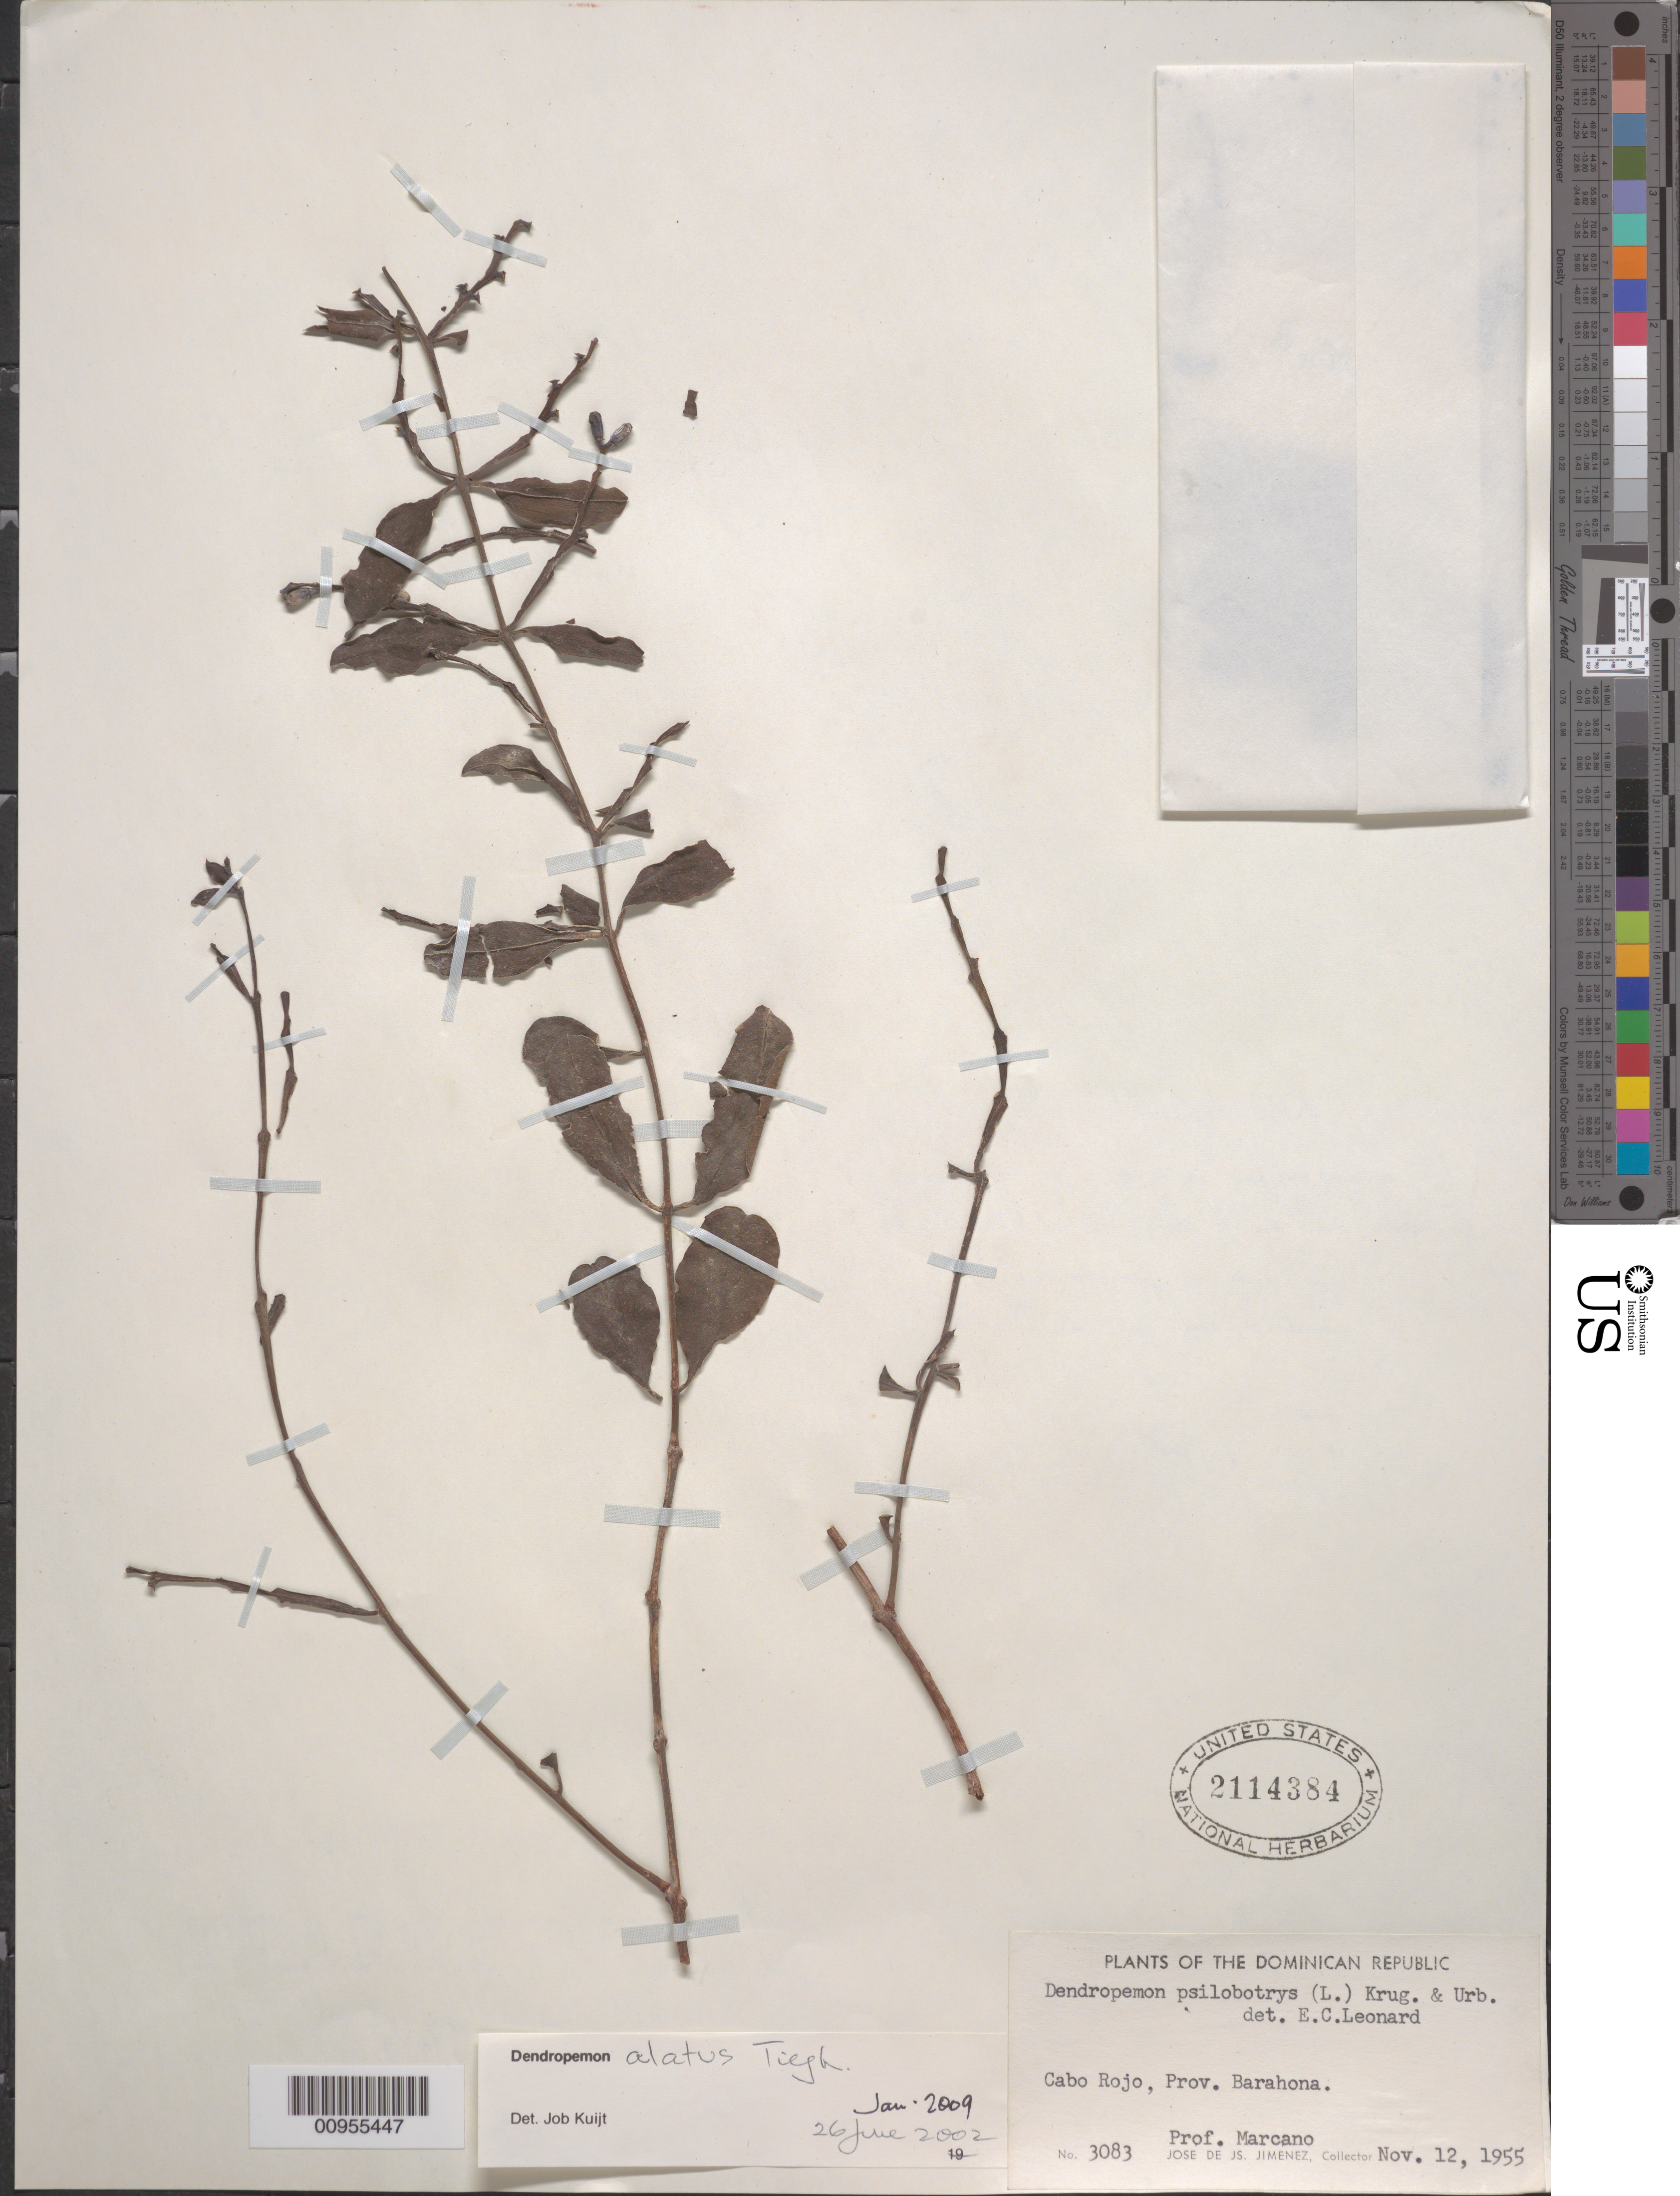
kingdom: Plantae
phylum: Tracheophyta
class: Magnoliopsida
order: Santalales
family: Loranthaceae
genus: Dendropemon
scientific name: Dendropemon alatus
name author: Tiegh.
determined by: Kuijt, Job, (CANADA)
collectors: J. J. Jiménez Almonte & P. Marcano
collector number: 3083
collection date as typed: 12 Nov 1955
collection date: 1955-11-12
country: Dominican Republic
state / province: Barahona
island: Hispaniola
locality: Cabo Rojo, Prov. Barahona.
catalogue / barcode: US 2144384